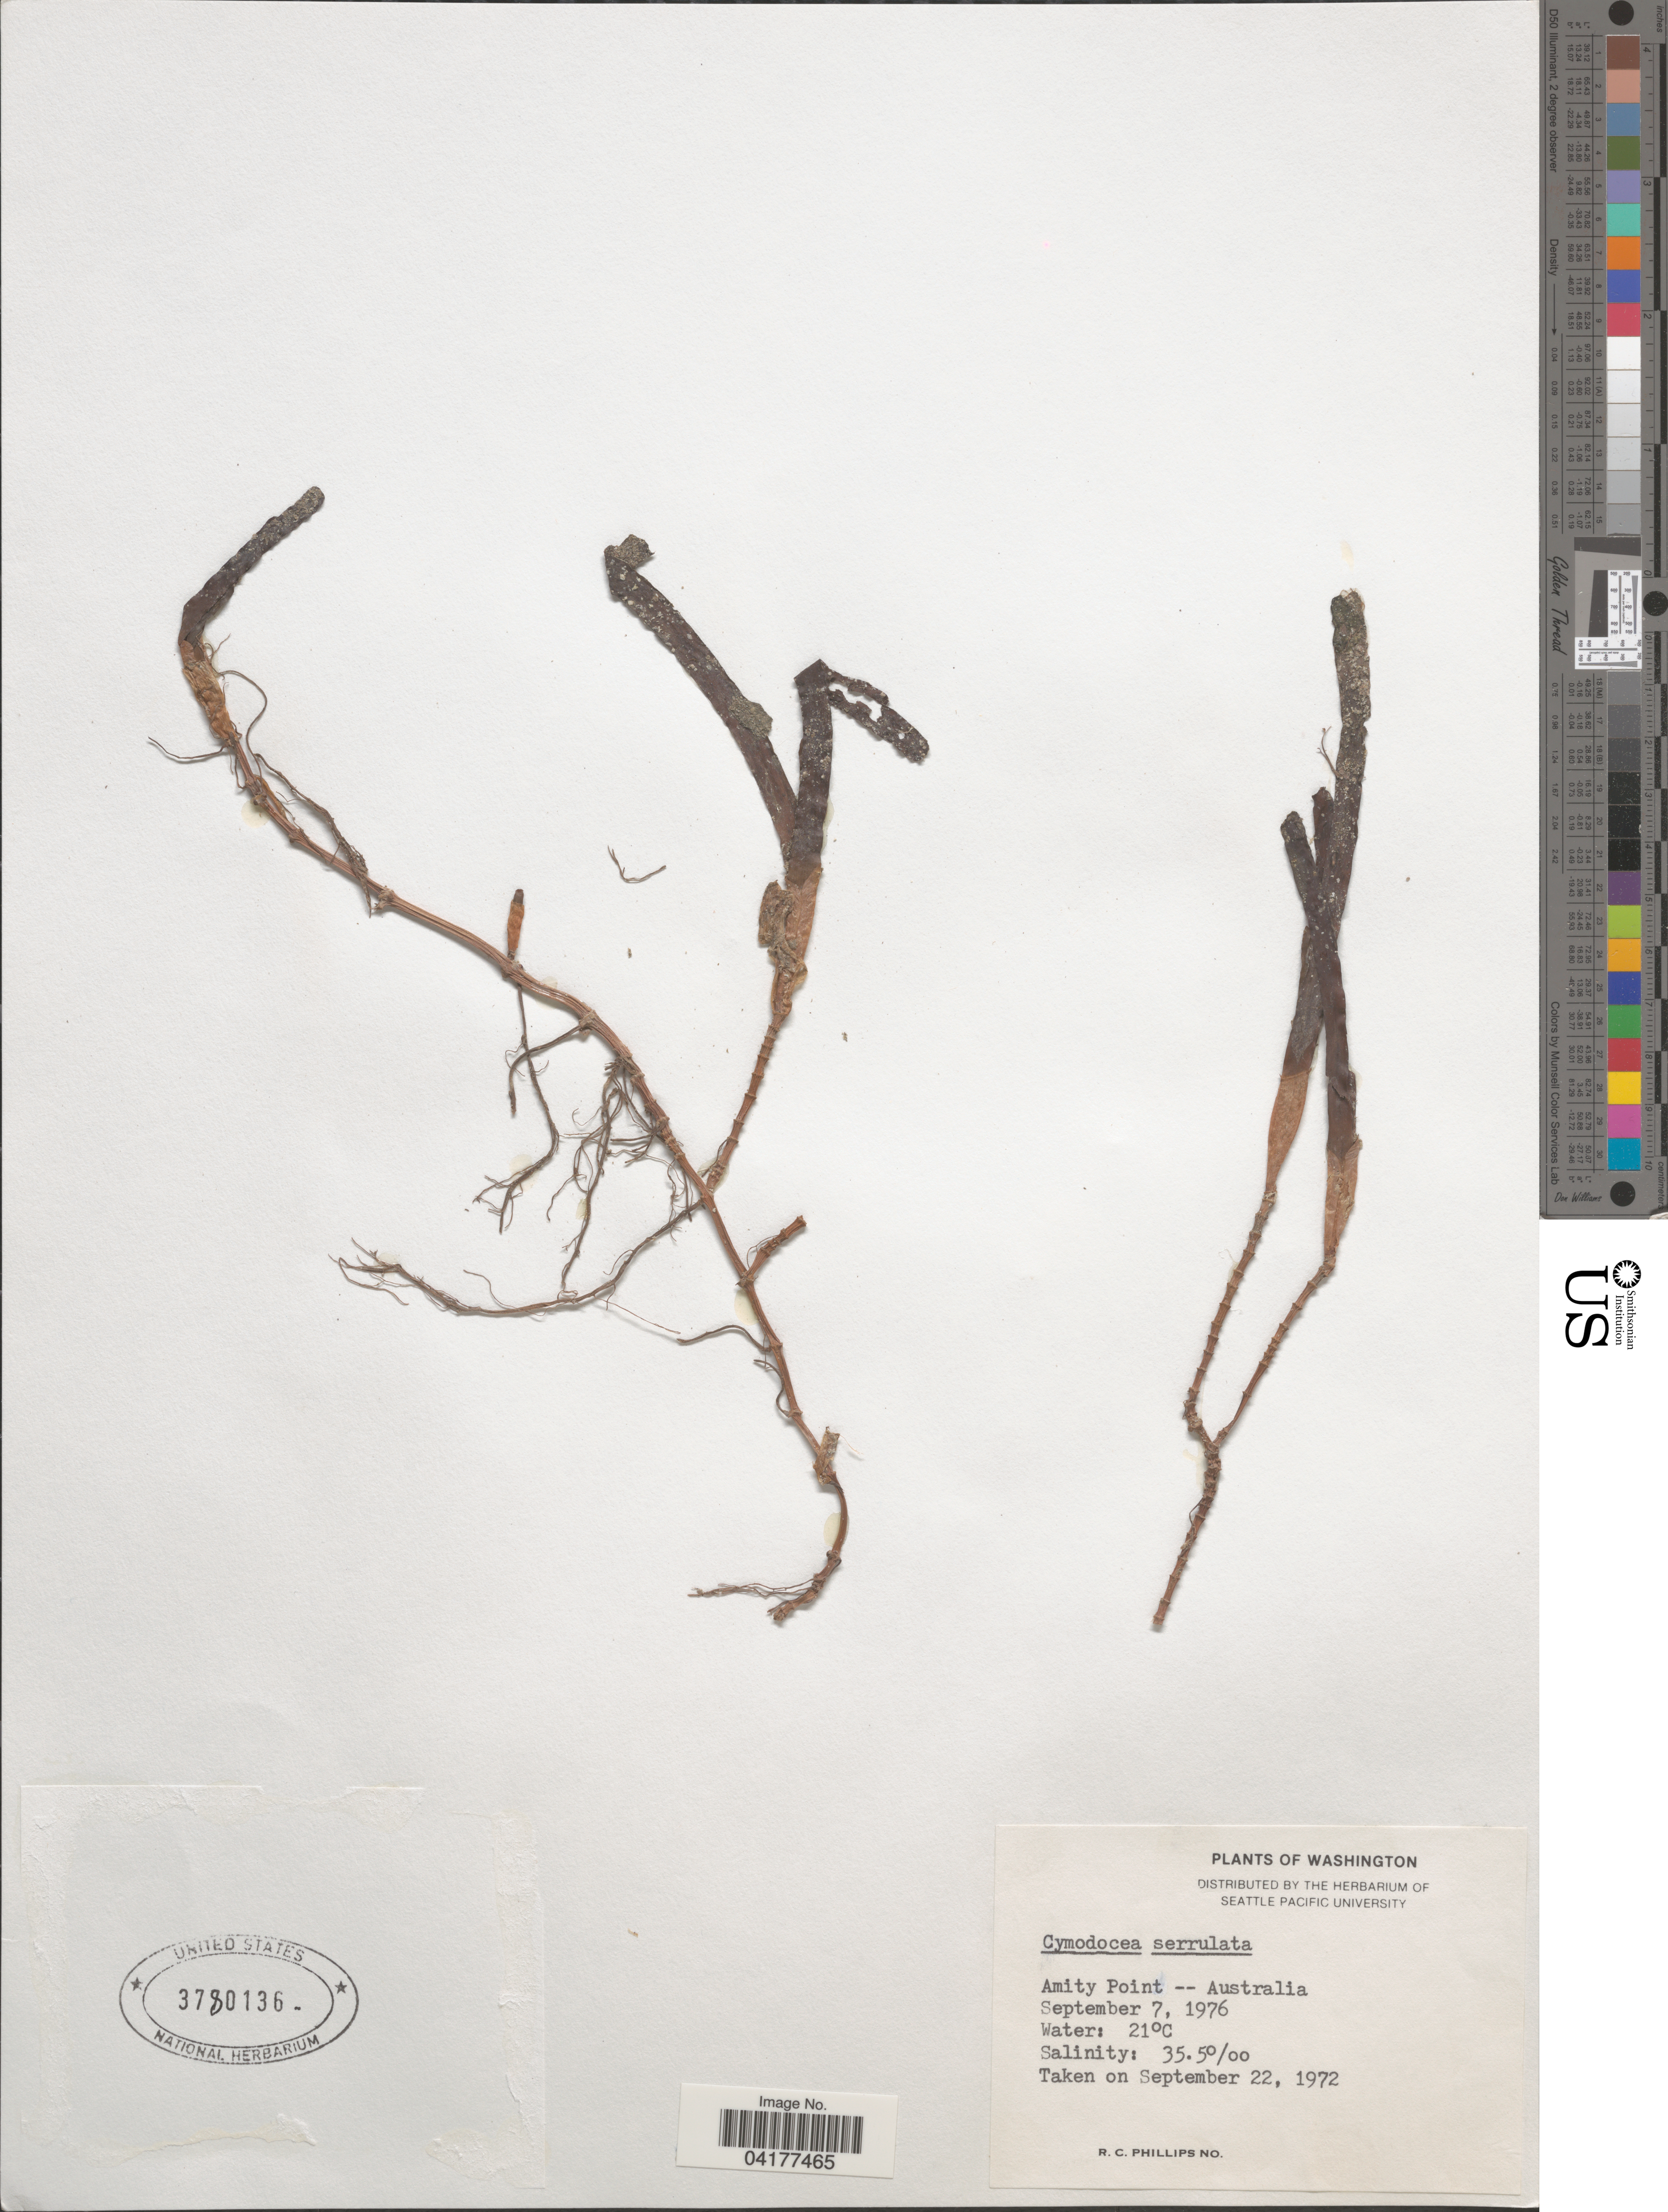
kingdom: Plantae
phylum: Tracheophyta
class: Liliopsida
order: Alismatales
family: Cymodoceaceae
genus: Cymodocea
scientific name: Cymodocea serrulata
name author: (R. Br.) Magnus & Ashers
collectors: R. C. Phillips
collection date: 1976-09-07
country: Australia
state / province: Queensland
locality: Amity Point.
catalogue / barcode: US 3780136